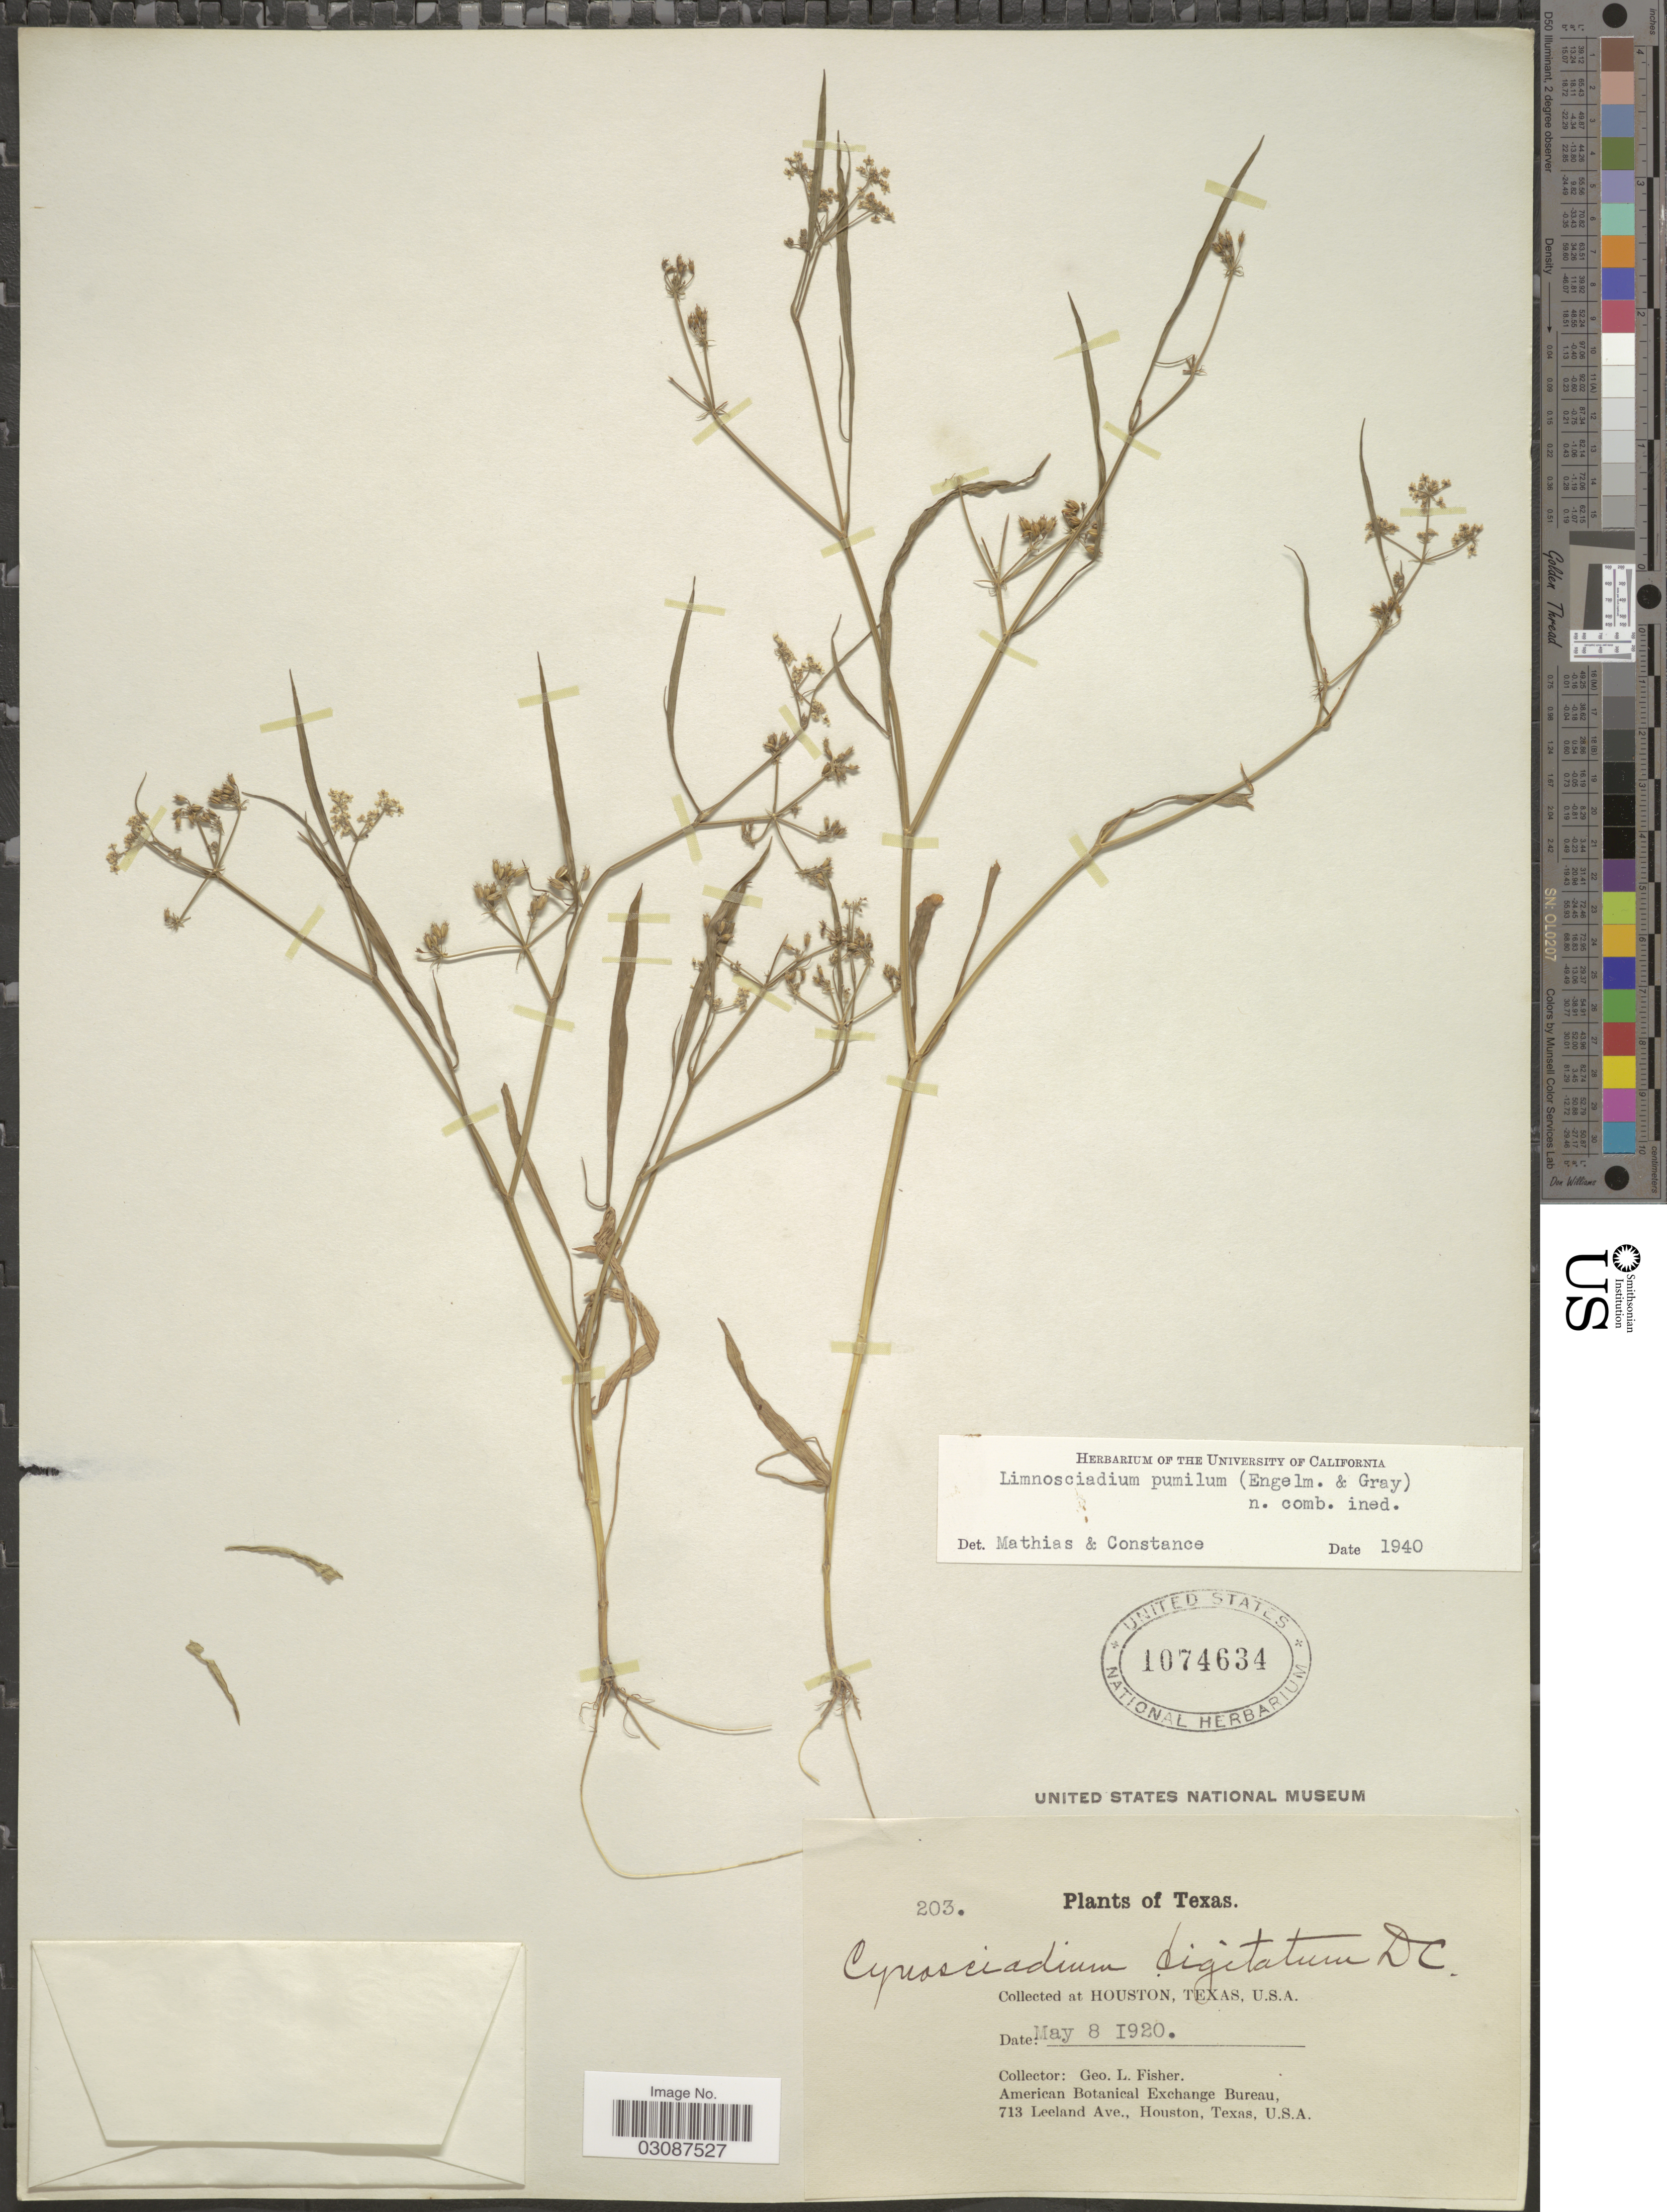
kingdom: Plantae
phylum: Tracheophyta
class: Magnoliopsida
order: Apiales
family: Apiaceae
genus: Limnosciadium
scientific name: Limnosciadium pumilum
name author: (Engelm. & A. Gray) Mathias & Constance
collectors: G. L. Fisher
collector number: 203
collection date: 1920-05-08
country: United States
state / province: Texas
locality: Houston.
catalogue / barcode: US 1074634